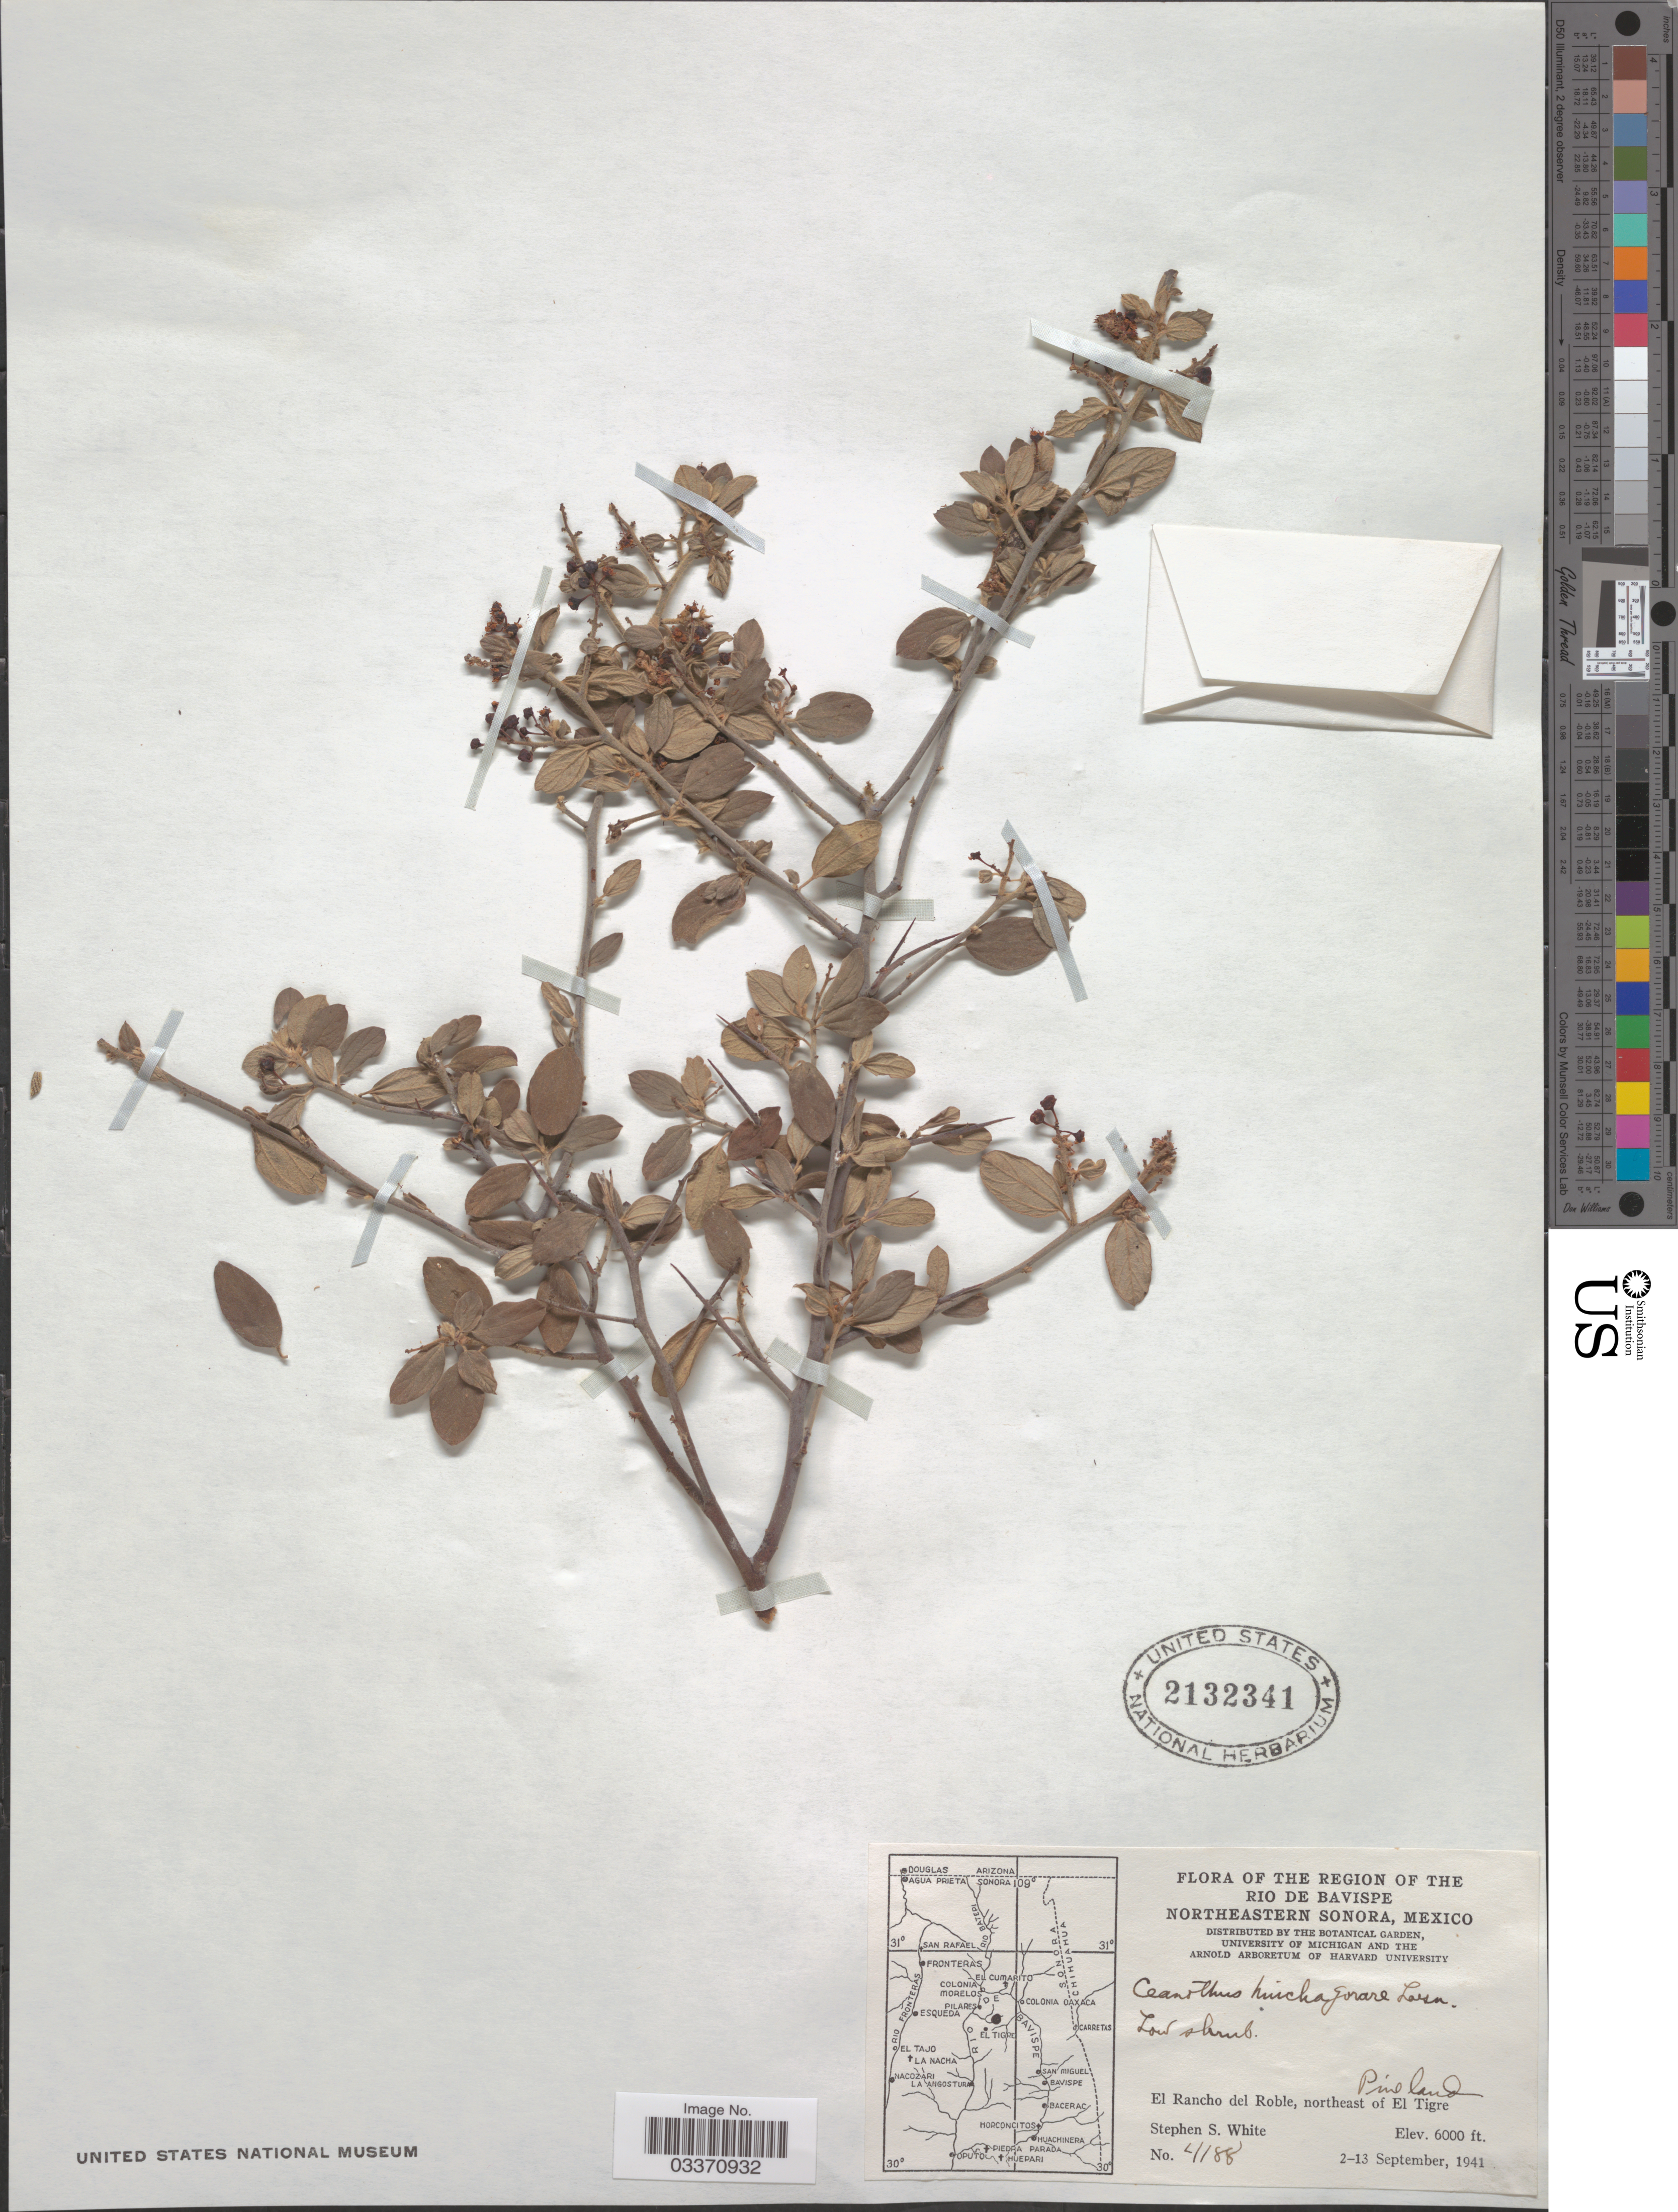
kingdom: Plantae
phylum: Tracheophyta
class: Magnoliopsida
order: Rosales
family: Rhamnaceae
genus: Ceanothus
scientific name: Ceanothus huichagorare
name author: Loes.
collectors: S. S. White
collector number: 4188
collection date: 1941-09-02/1941-09-13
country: Mexico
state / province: Sonora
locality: The Region of the Rio de Bavispe. Northeastern Sonora. Pine land. El Rancho del Roble, northeast of El Tigre.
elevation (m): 1829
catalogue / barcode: US 2132341